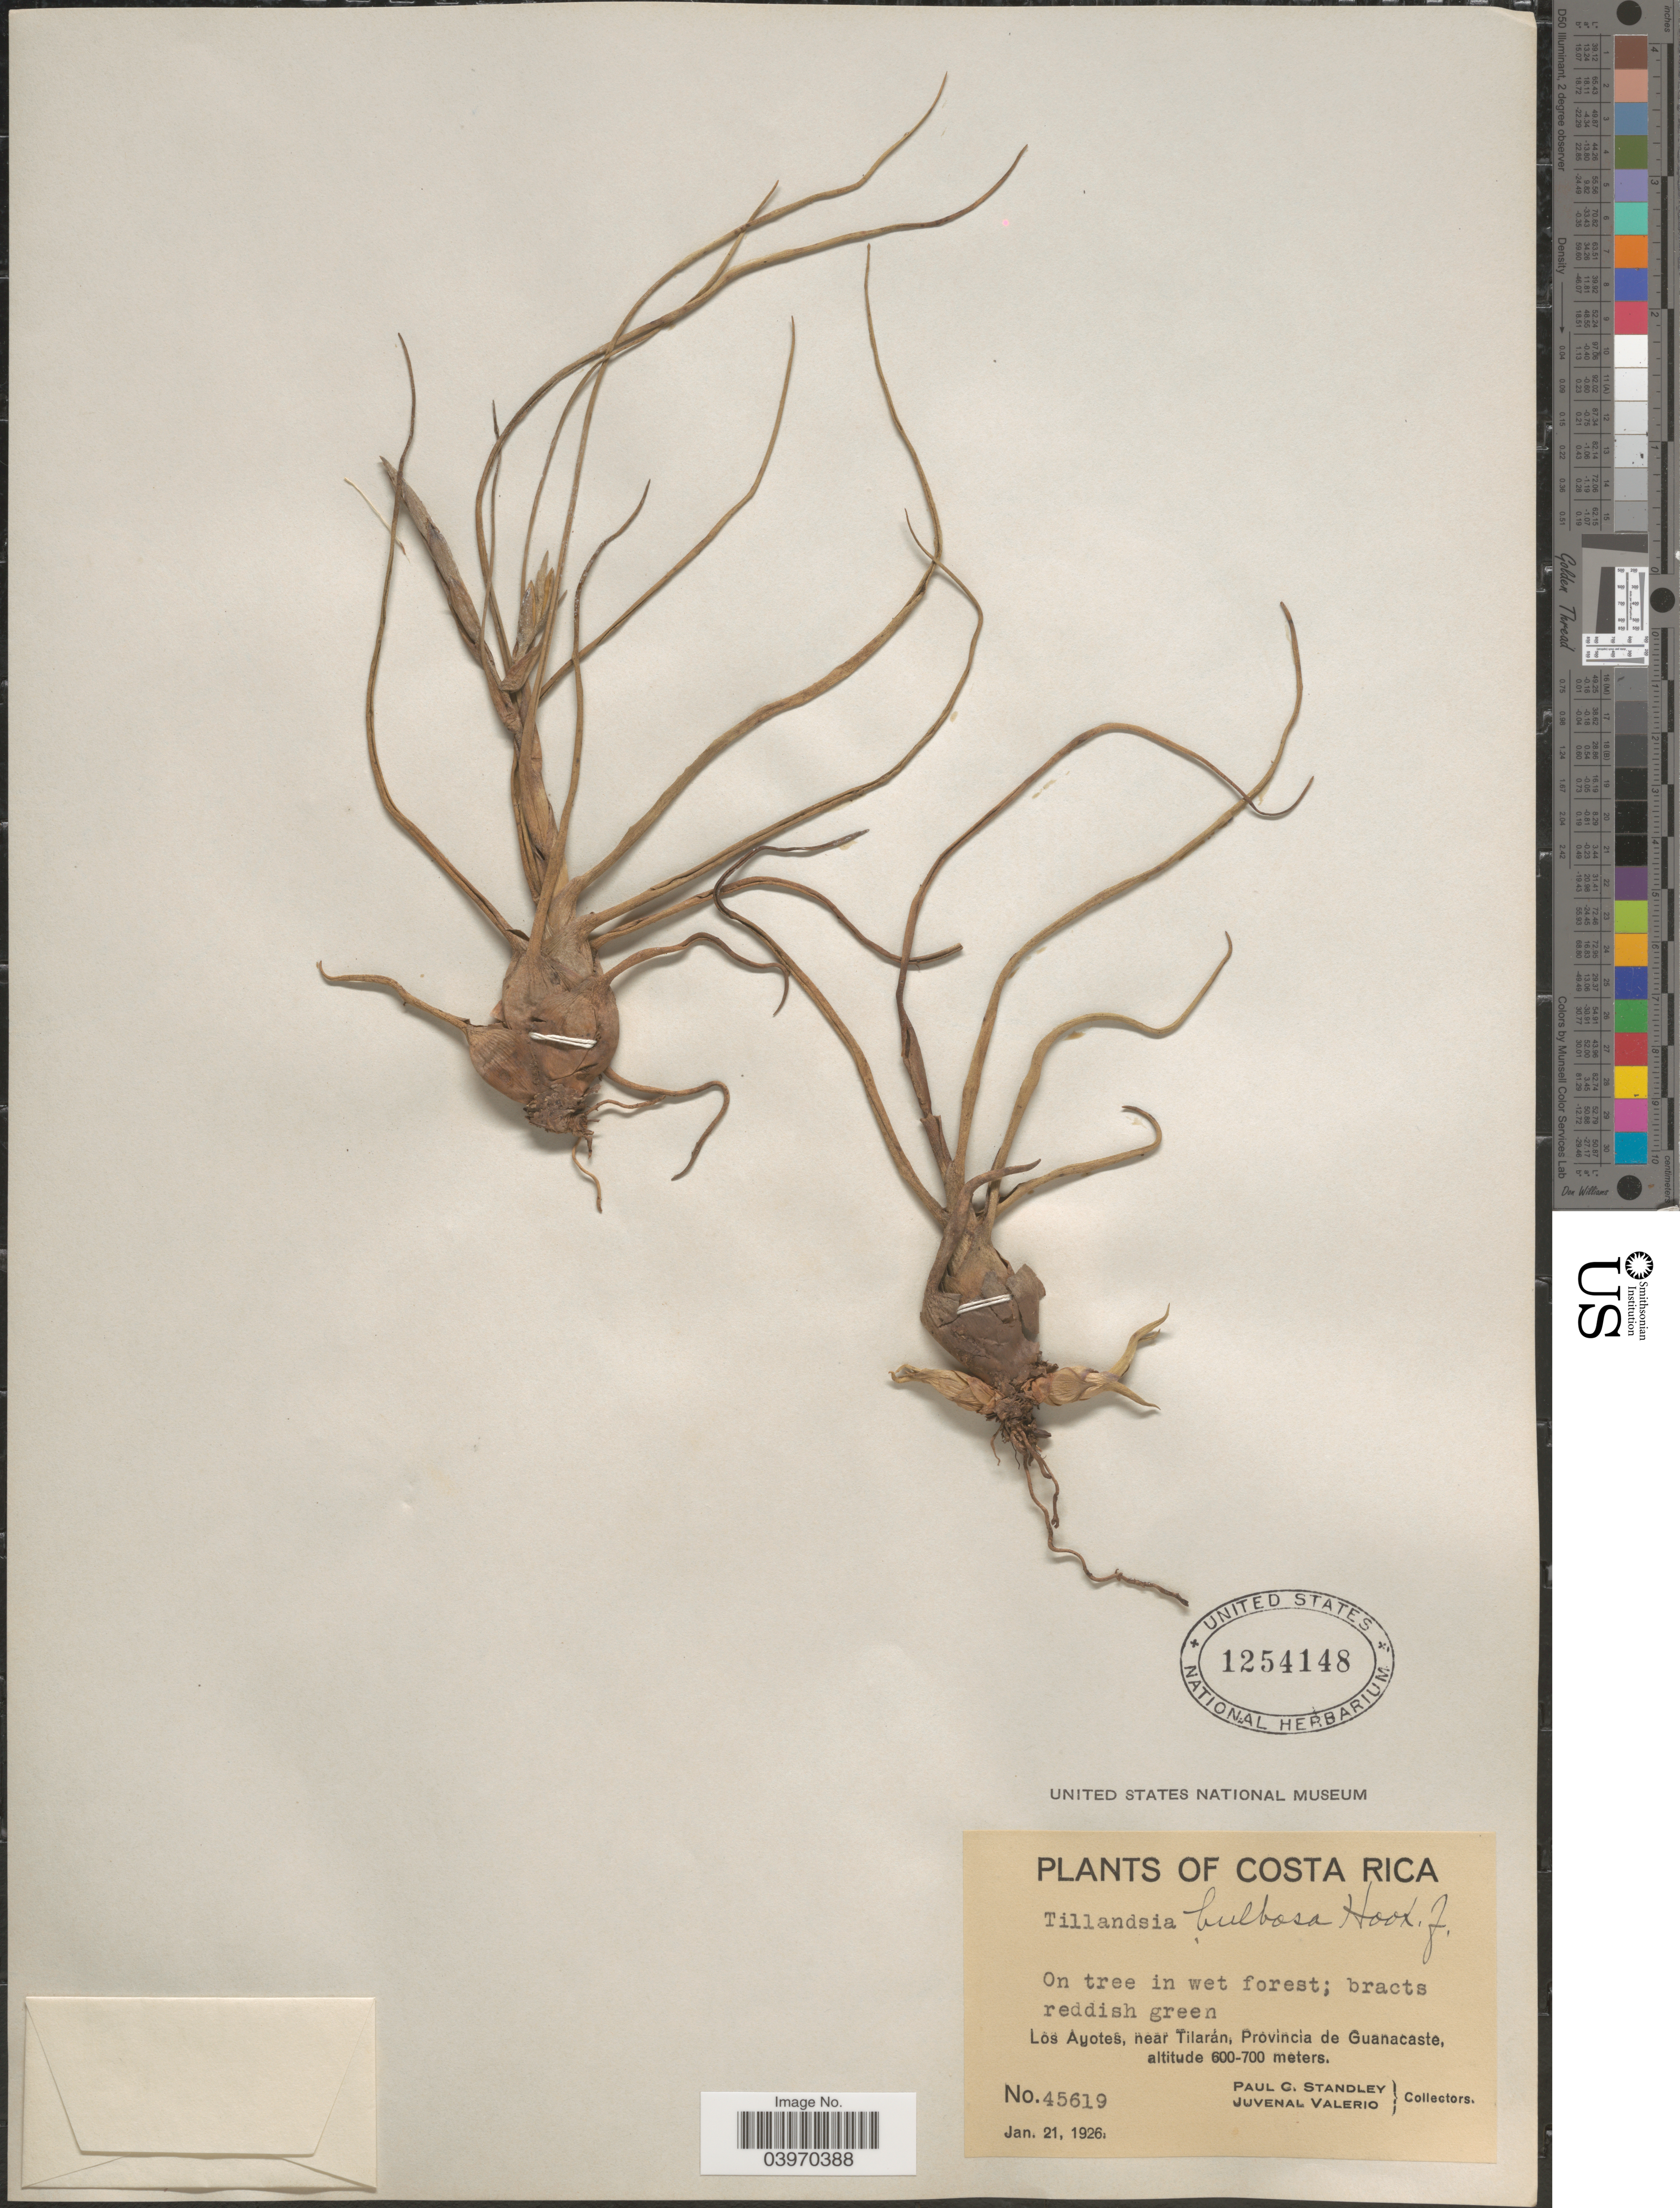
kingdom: Plantae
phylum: Tracheophyta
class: Liliopsida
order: Poales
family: Bromeliaceae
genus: Tillandsia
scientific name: Tillandsia bulbosa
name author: Hook.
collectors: P. C. Standley & J. Valerio R.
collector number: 45619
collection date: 1926-01-21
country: Costa Rica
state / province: Guanacaste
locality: Los Ayotes, near Tilarán.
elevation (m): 600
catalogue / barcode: US 1254148